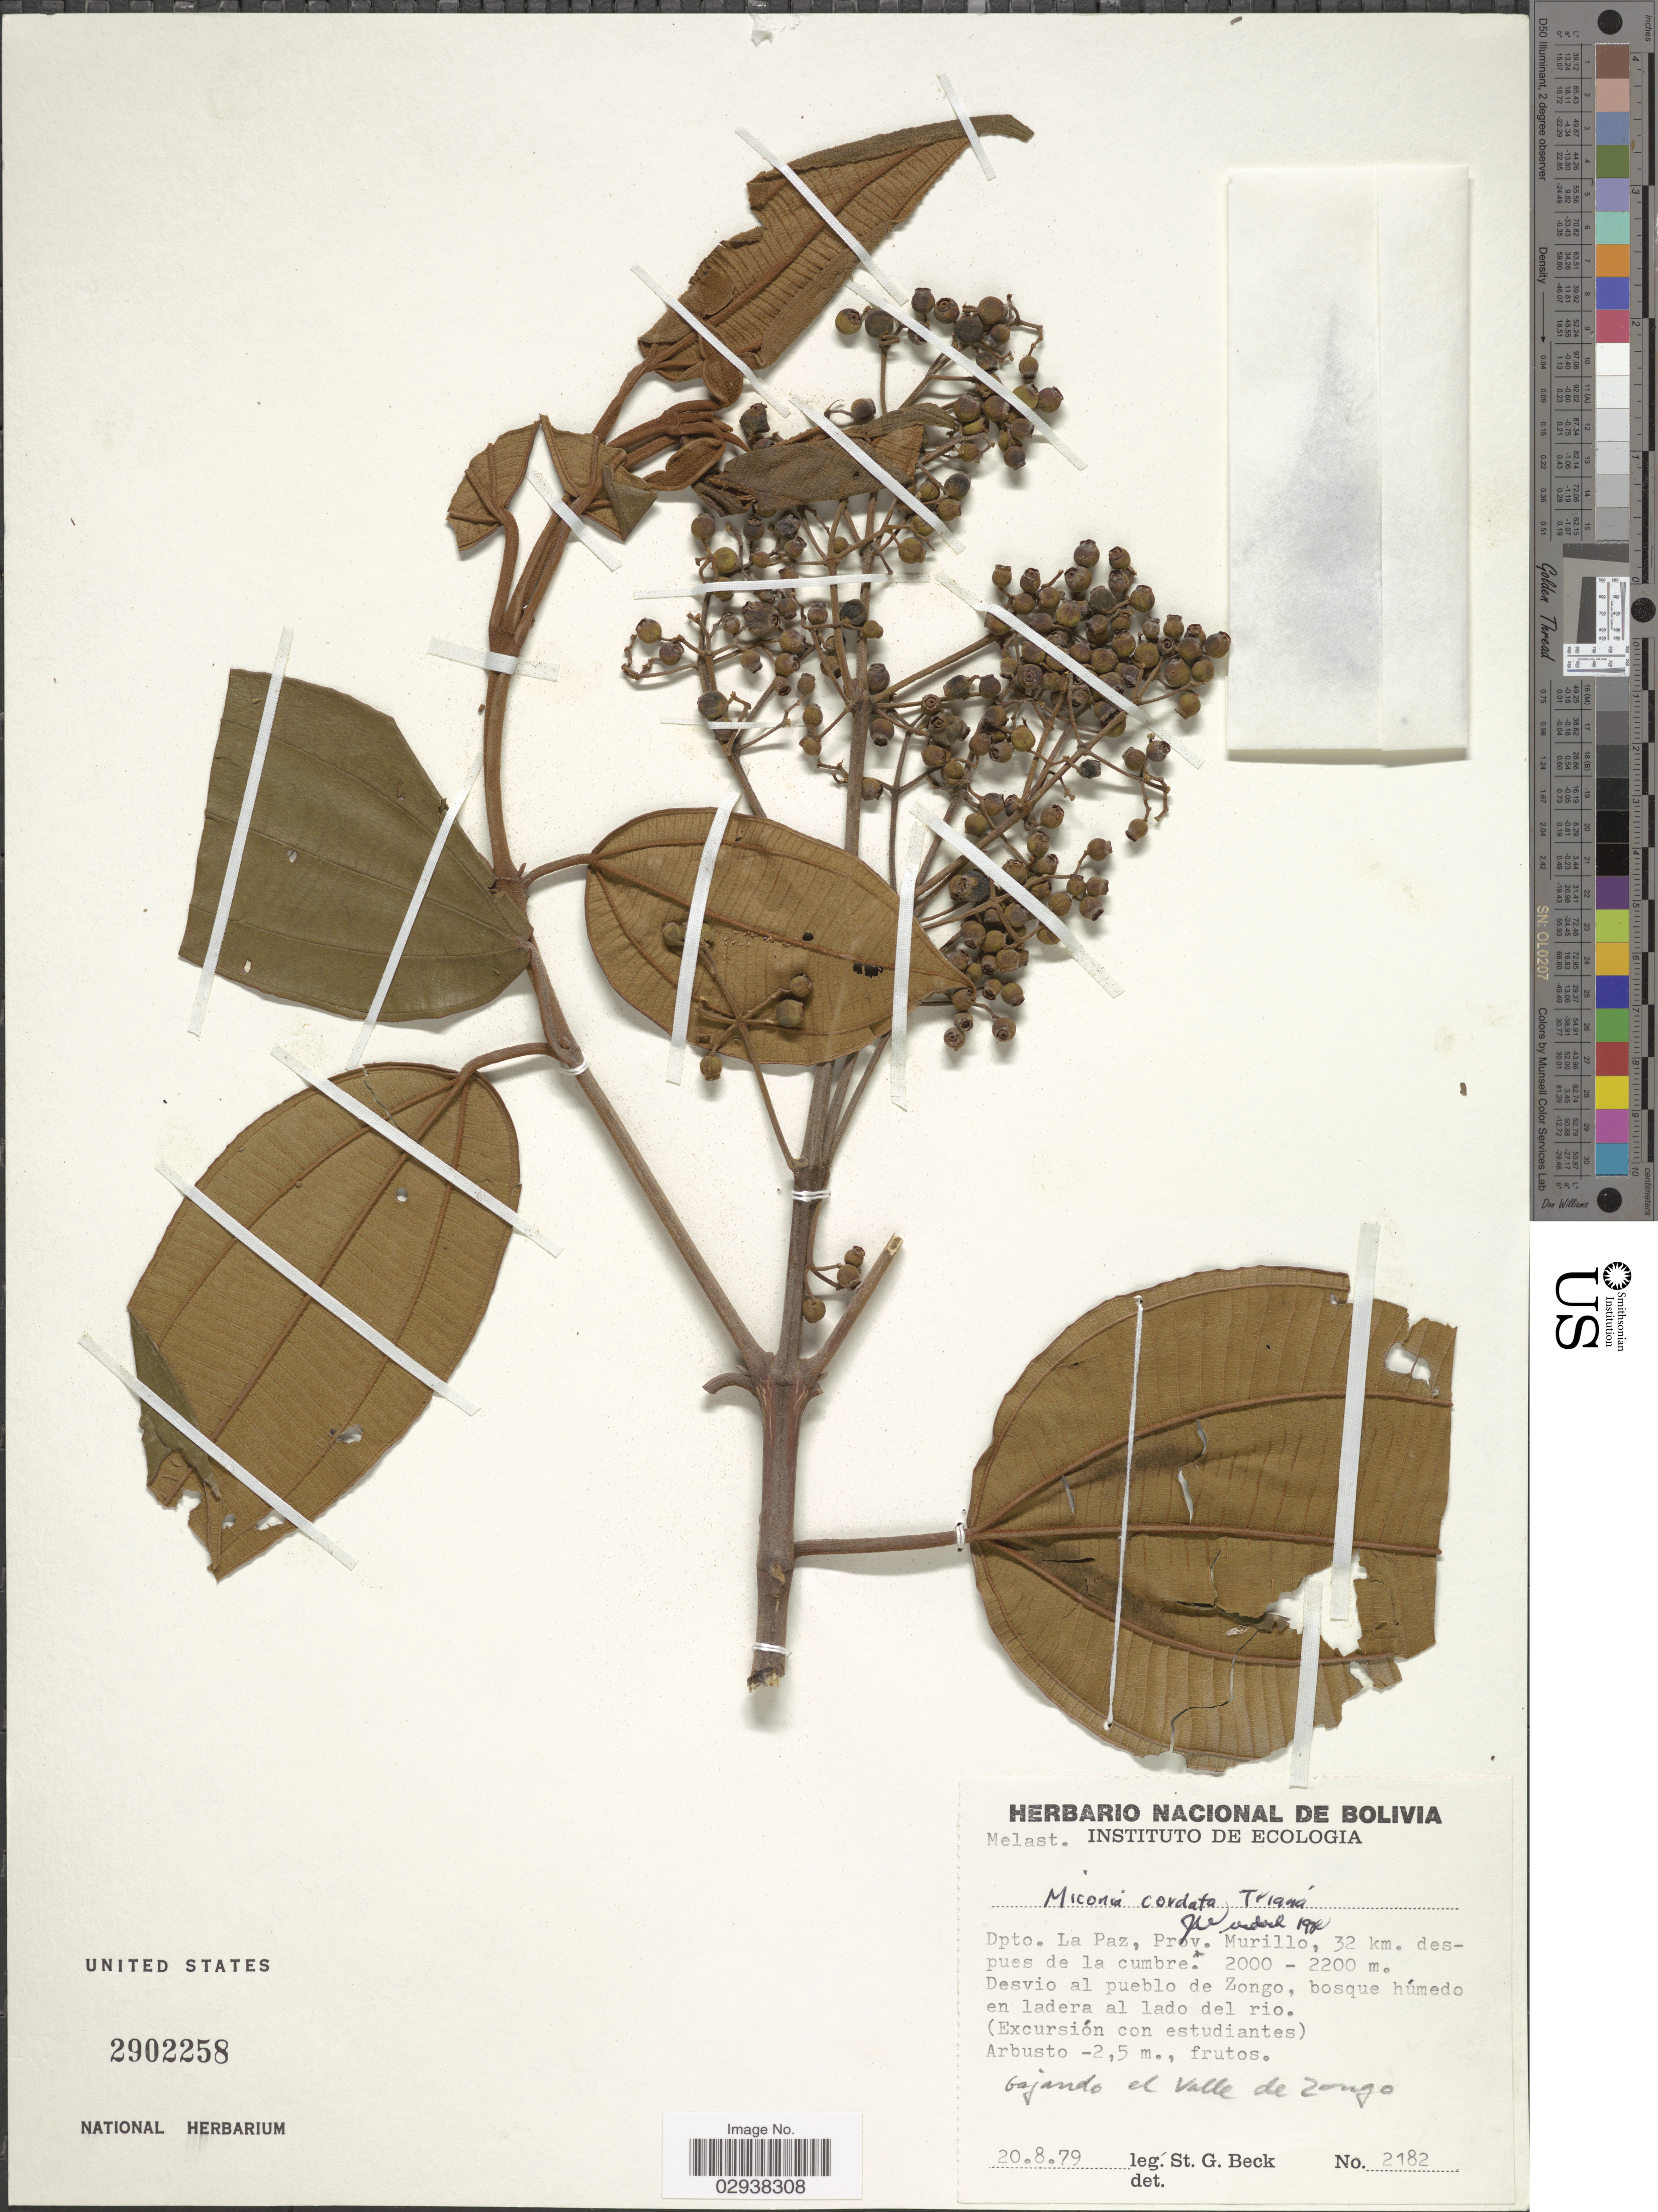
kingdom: Plantae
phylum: Tracheophyta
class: Magnoliopsida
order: Myrtales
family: Melastomataceae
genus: Miconia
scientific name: Miconia cordata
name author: Triana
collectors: S. G. Beck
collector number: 2182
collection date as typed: Transcribed d/m/y: 20/8/79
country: Bolivia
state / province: La Paz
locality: Dpto. La Paz, Prov. Murillo, 32 km. despues de la cumbre. Bajando el Valle de Zongo.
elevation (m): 2000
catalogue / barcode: US 2902258